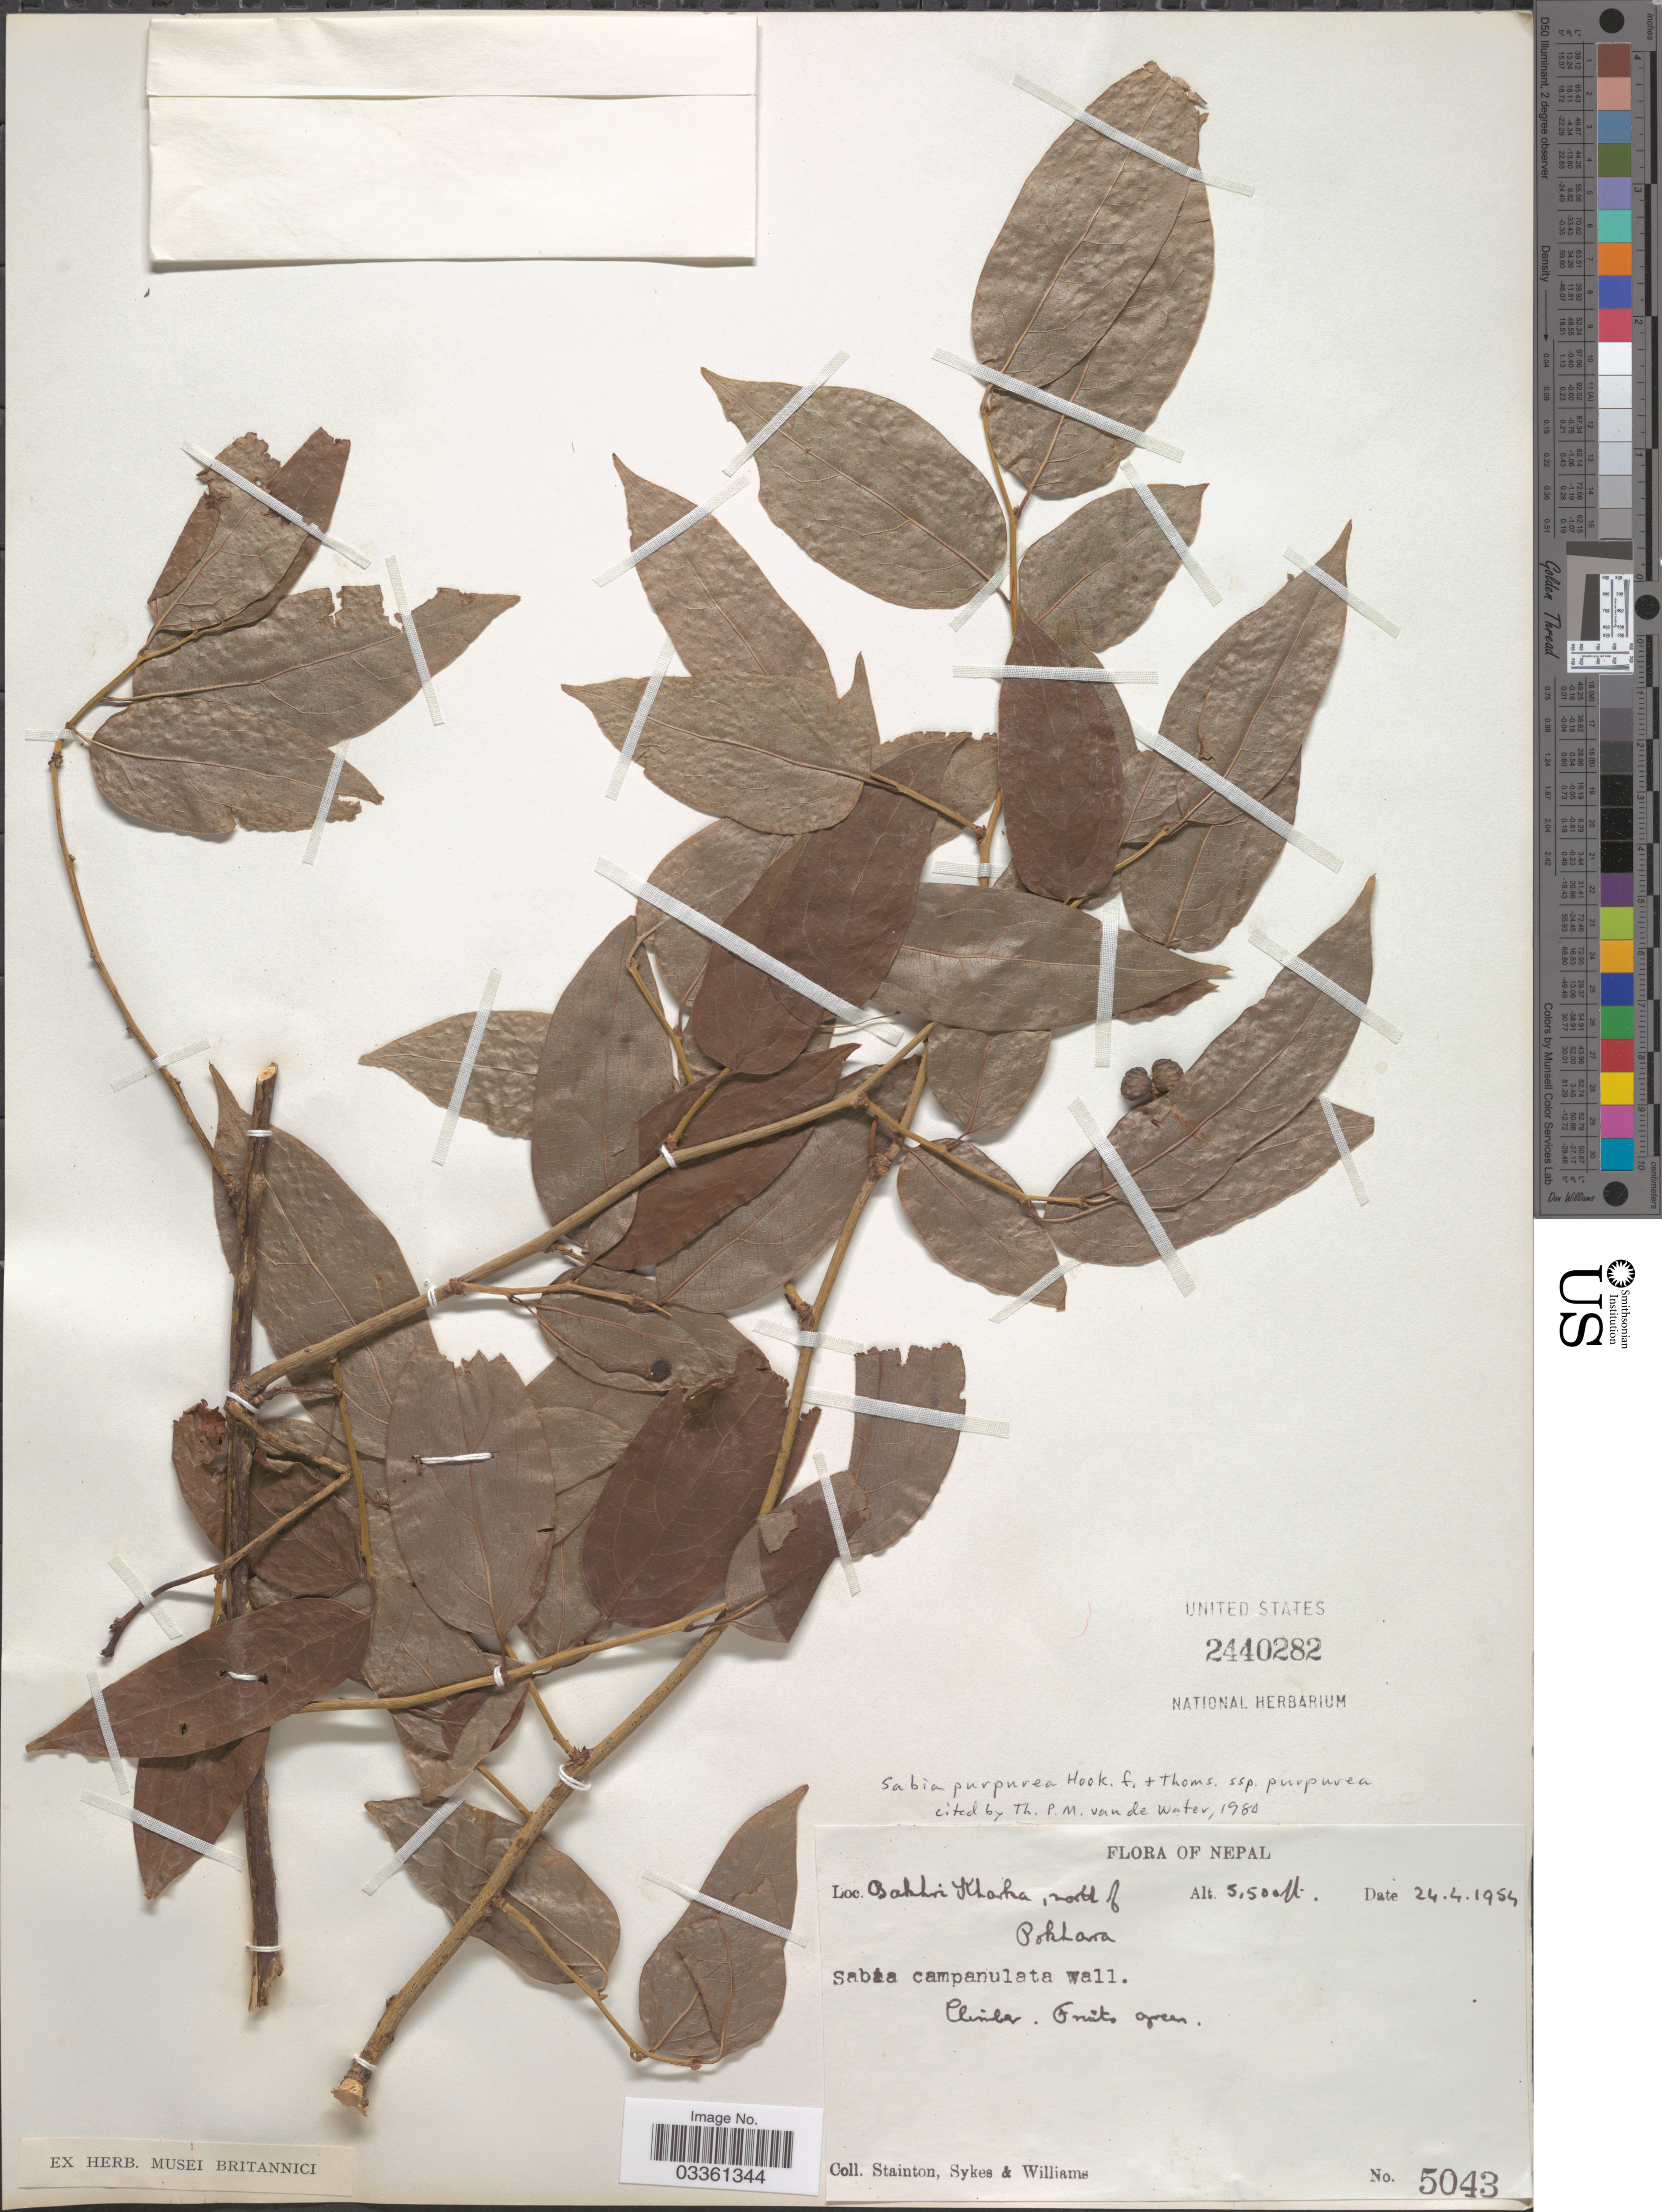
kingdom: Plantae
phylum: Tracheophyta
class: Magnoliopsida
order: Proteales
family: Sabiaceae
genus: Sabia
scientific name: Sabia purpurea subsp. purpurea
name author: Hook. f. & Thomson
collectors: -. Stainton, Sykes, -- & -- Williams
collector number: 5043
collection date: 1954-04-24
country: Nepal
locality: Bakhri Kharka, north of Pokhara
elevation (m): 1676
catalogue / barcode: US 2440282